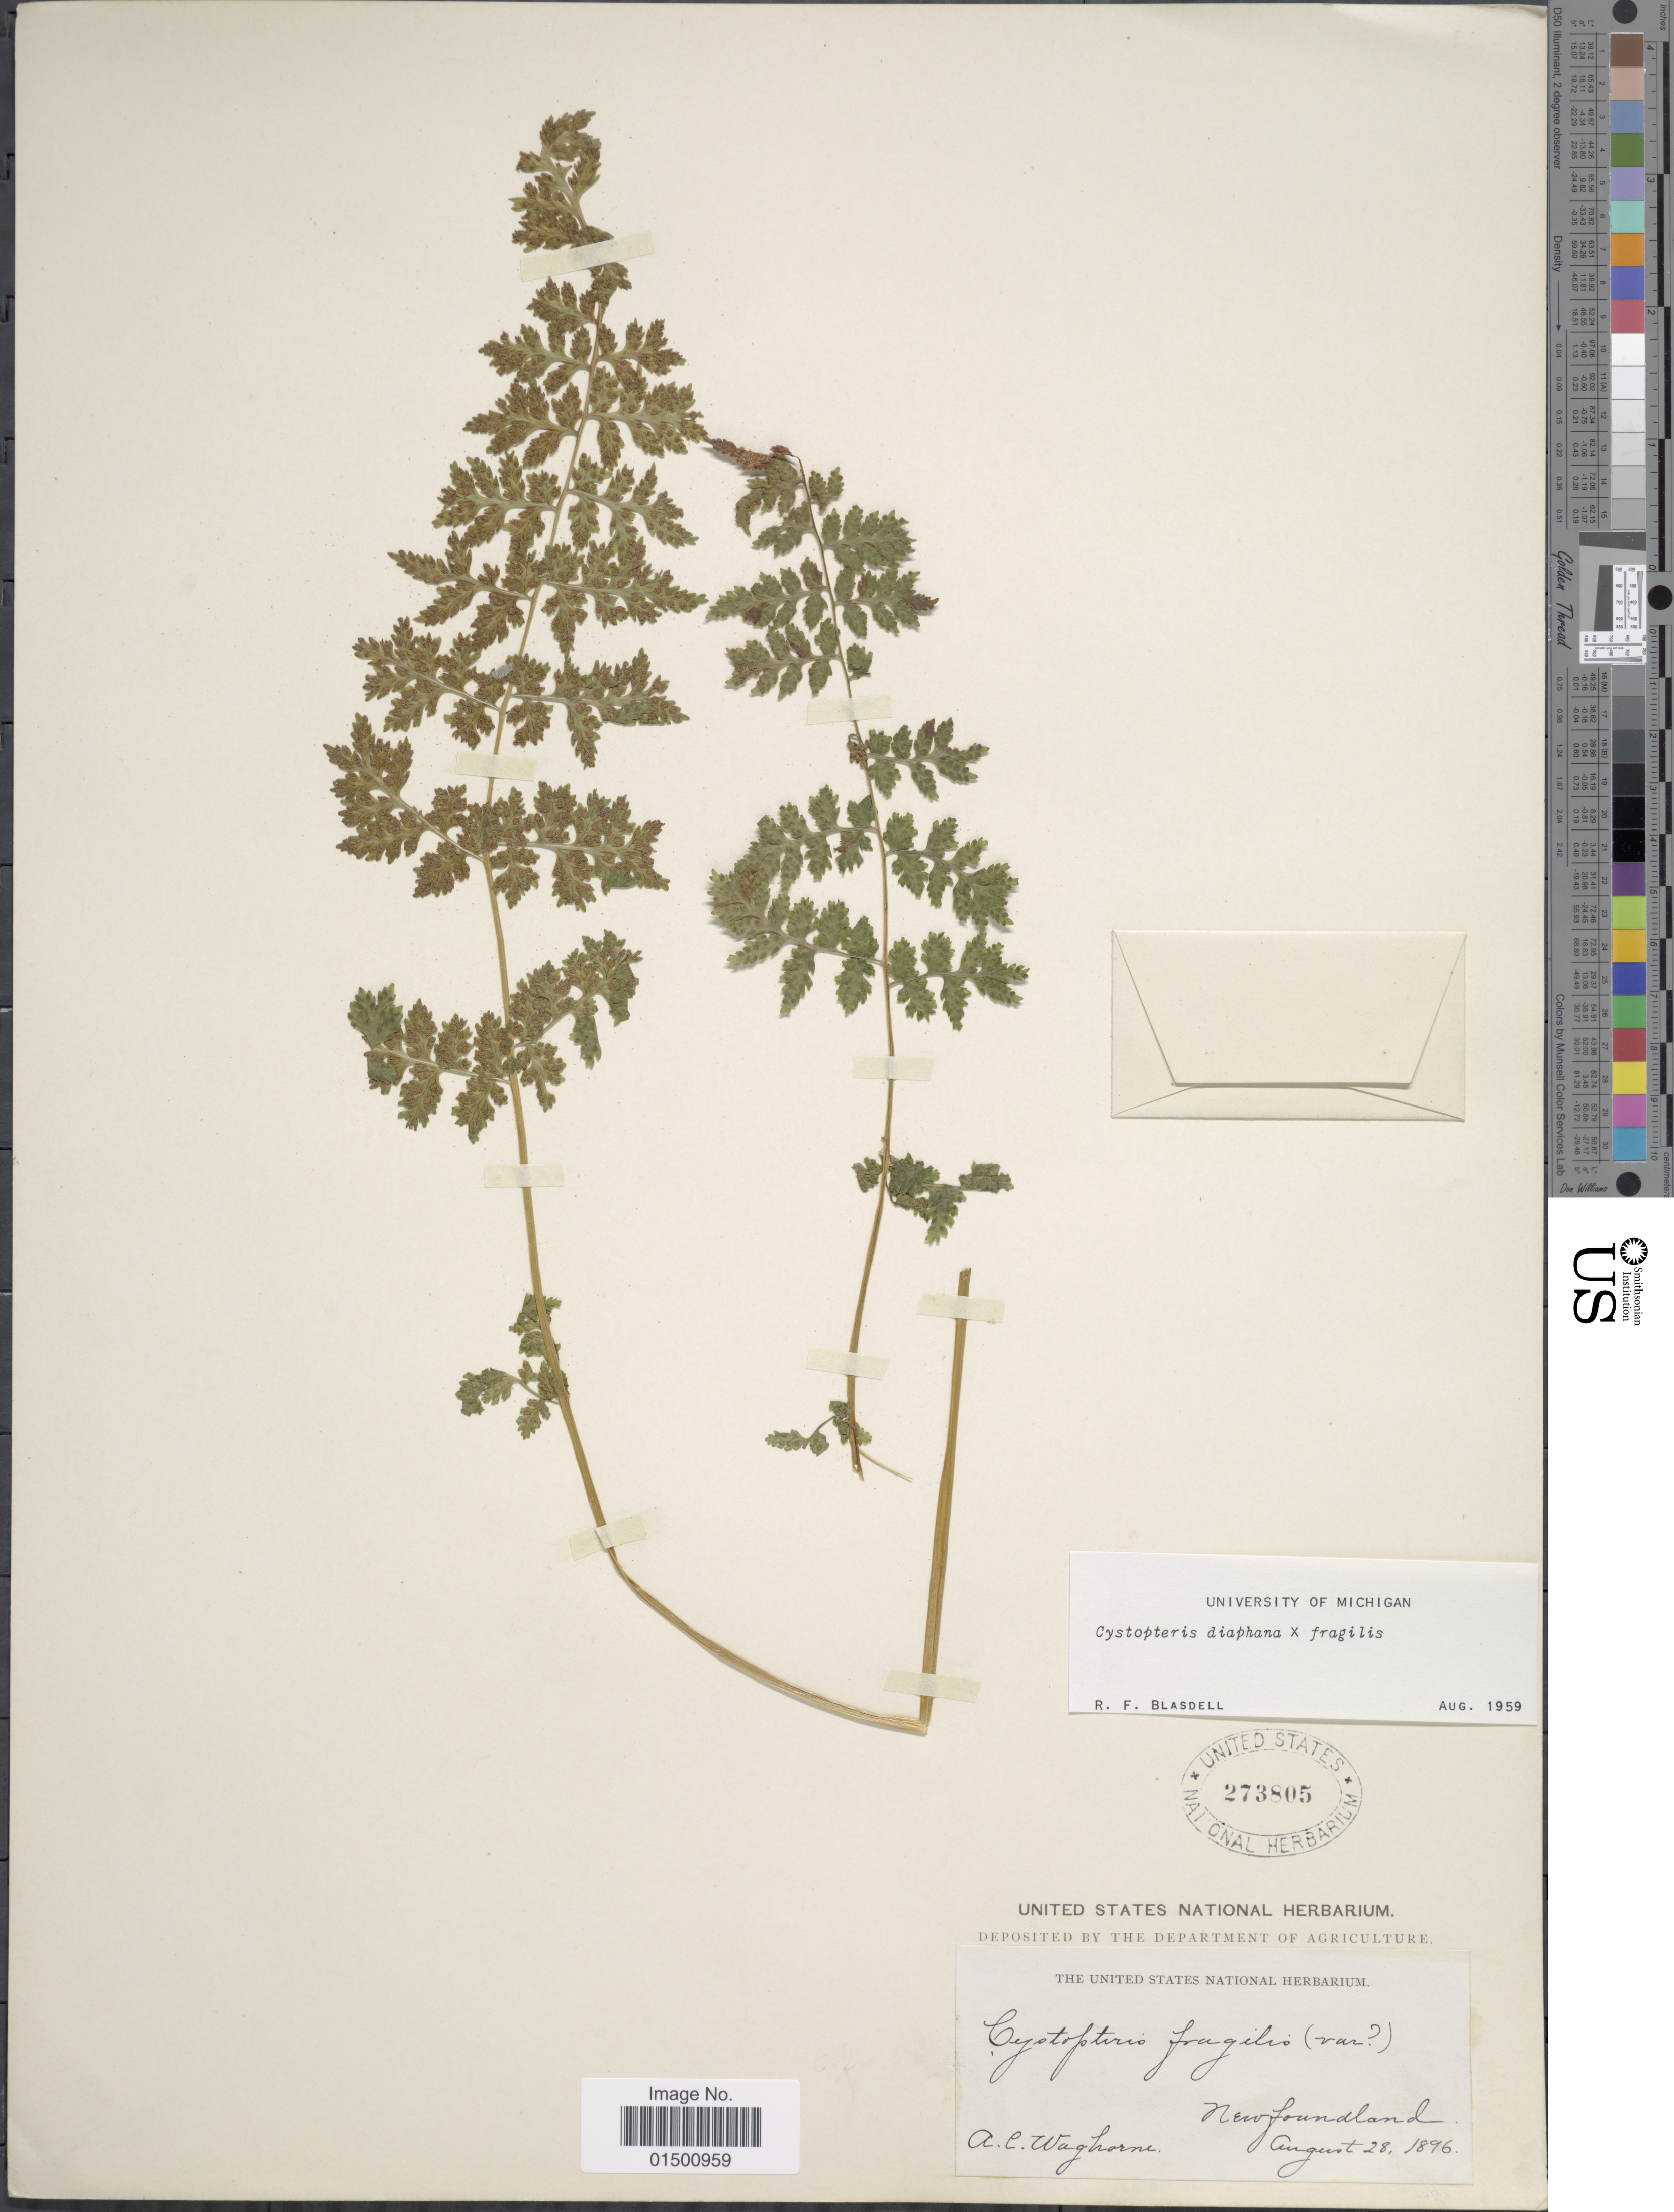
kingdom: Plantae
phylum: Tracheophyta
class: Polypodiopsida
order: Polypodiales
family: Cystopteridaceae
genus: Cystopteris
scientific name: Cystopteris diaphana x C. fragilis (L.) Bernh.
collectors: A. Waghorne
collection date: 1896-08-28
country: Canada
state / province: Newfoundland and Labrador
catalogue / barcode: US 273805